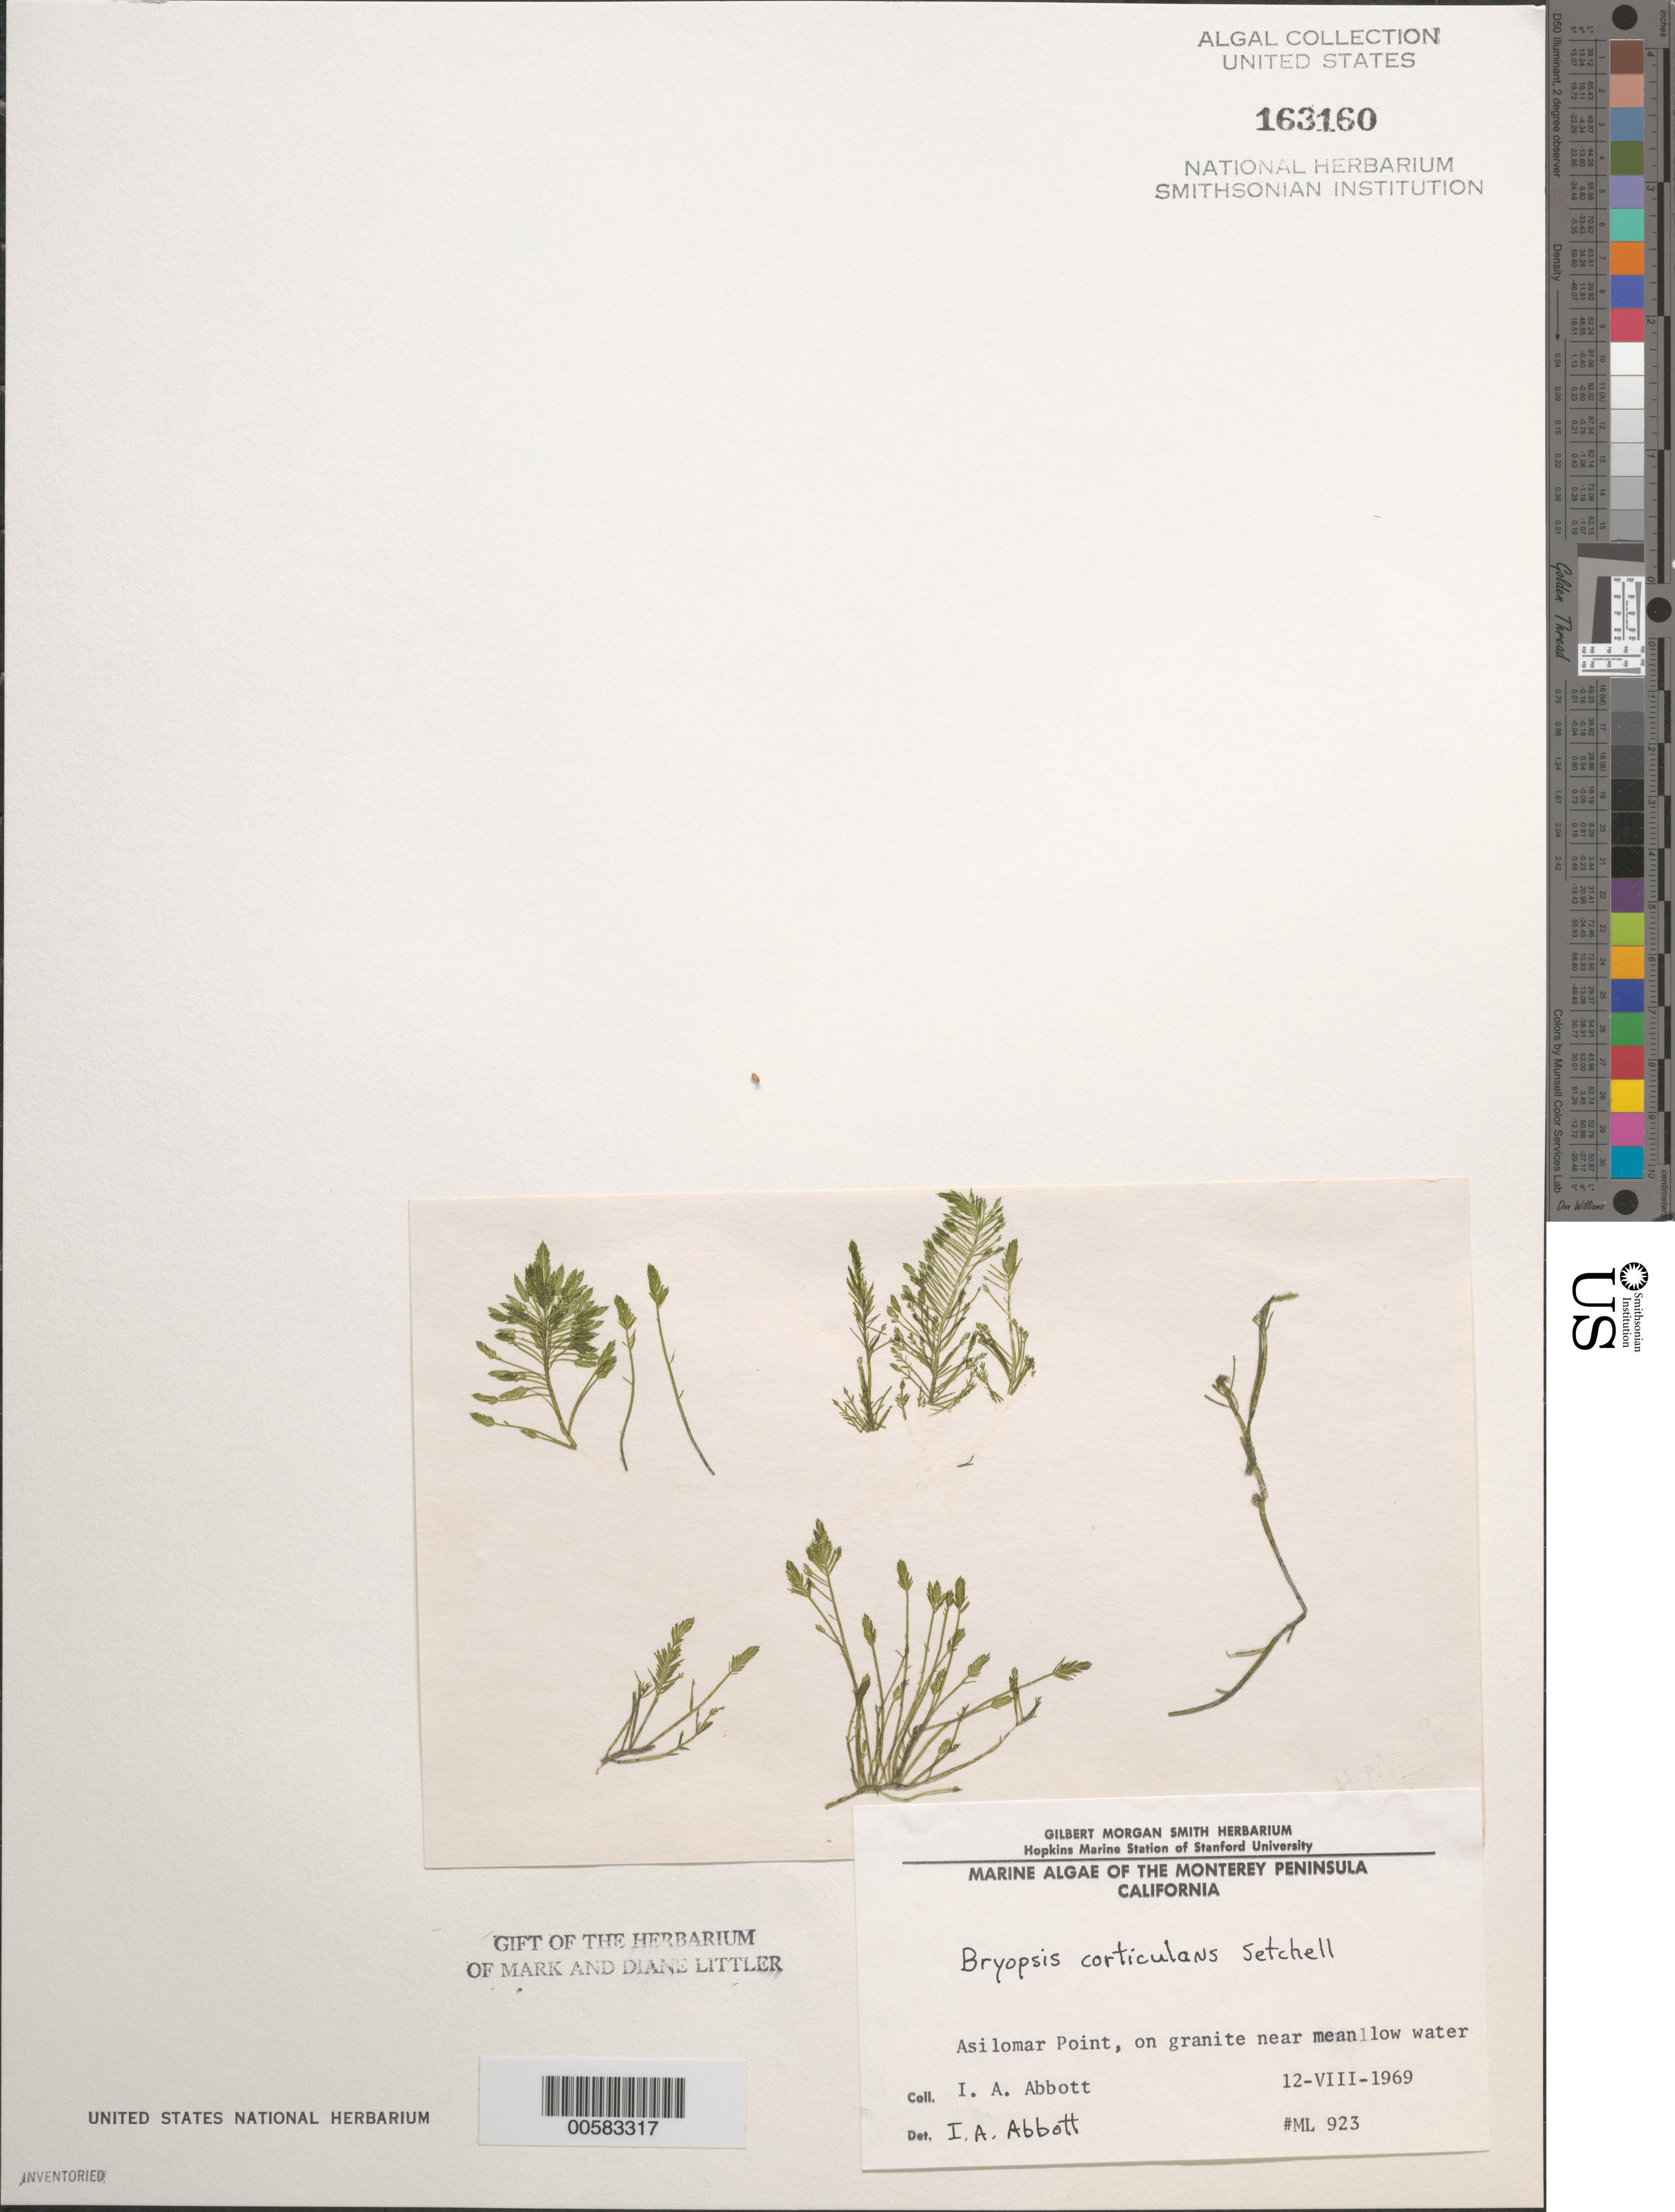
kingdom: Plantae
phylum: Chlorophyta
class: Ulvophyceae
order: Bryopsidales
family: Bryopsidaceae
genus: Bryopsis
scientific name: Bryopsis corticulans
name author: Setch. in Collins et al.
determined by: Abbott, Isabella A.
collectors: I. A. Abbott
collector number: ML 923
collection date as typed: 12 Aug 1969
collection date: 1969-08-12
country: United States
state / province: California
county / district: Monterey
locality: Asilomar Point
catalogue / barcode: US 163160